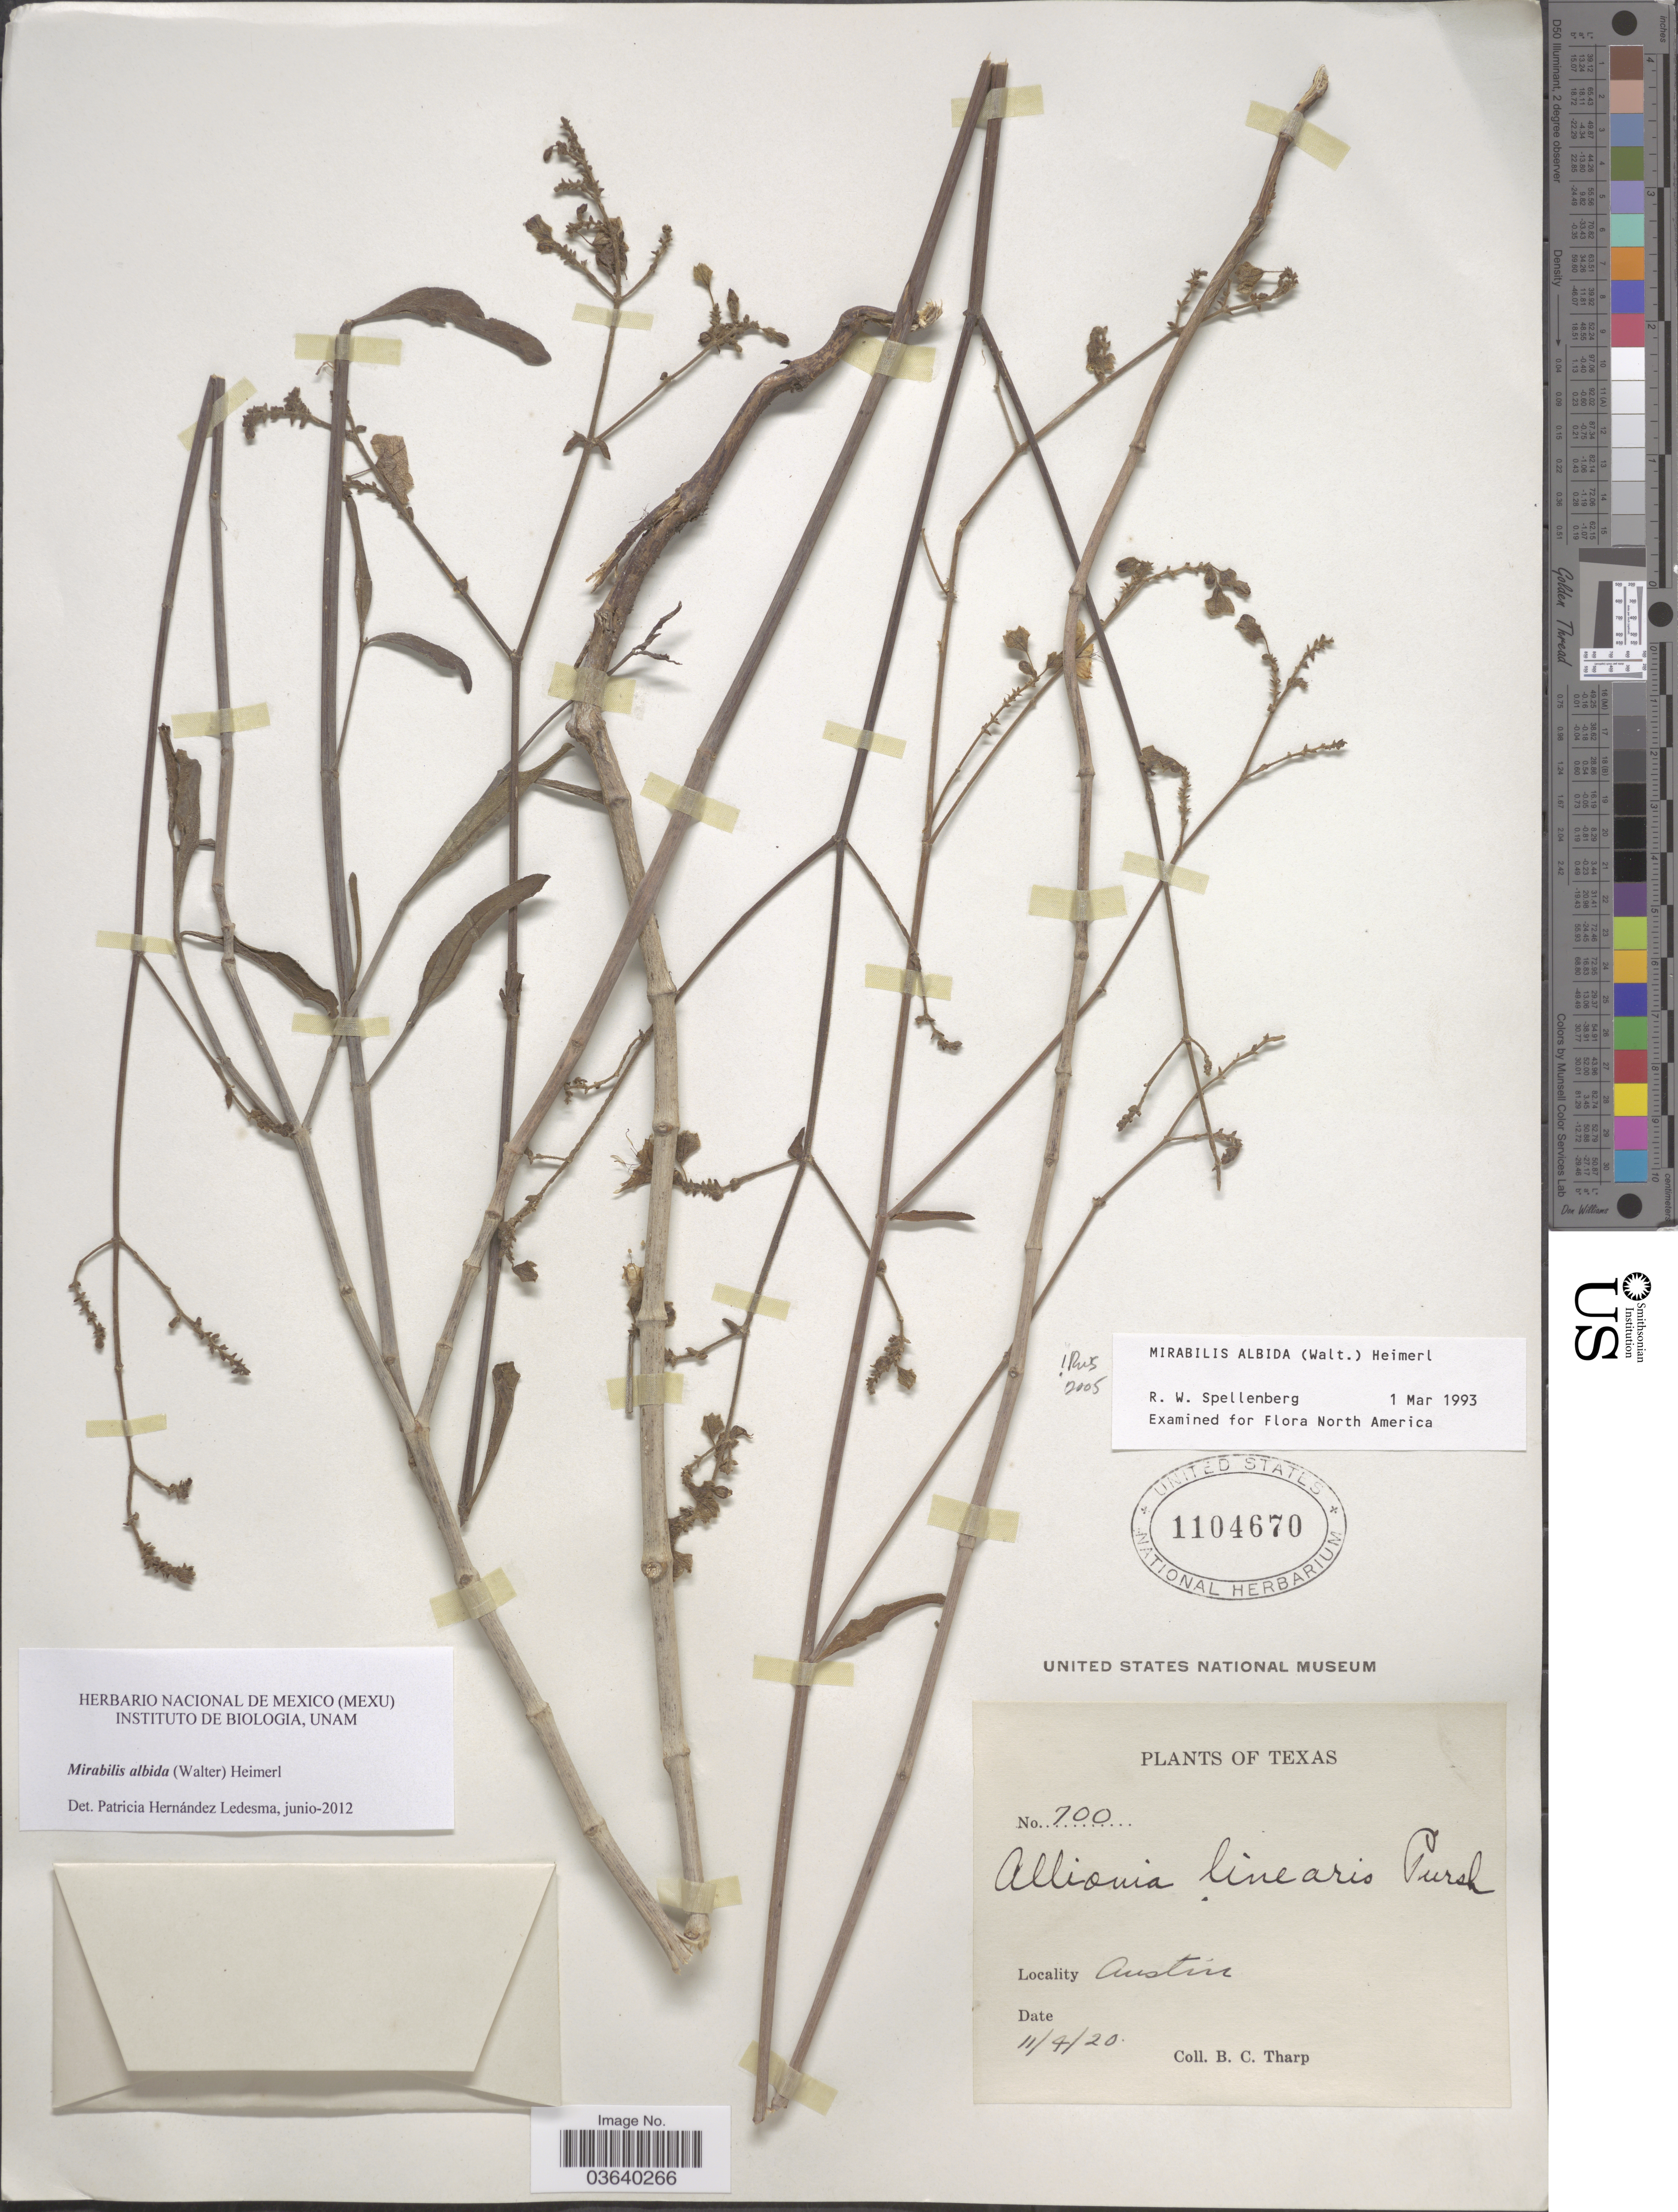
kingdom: Plantae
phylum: Tracheophyta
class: Magnoliopsida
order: Caryophyllales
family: Nyctaginaceae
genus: Mirabilis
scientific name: Mirabilis albida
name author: (Walter) Heimerl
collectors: B. C. Tharp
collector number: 700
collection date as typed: Transcribed d/m/y: 4/11/20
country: United States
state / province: Texas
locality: Austin.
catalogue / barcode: US 1104670